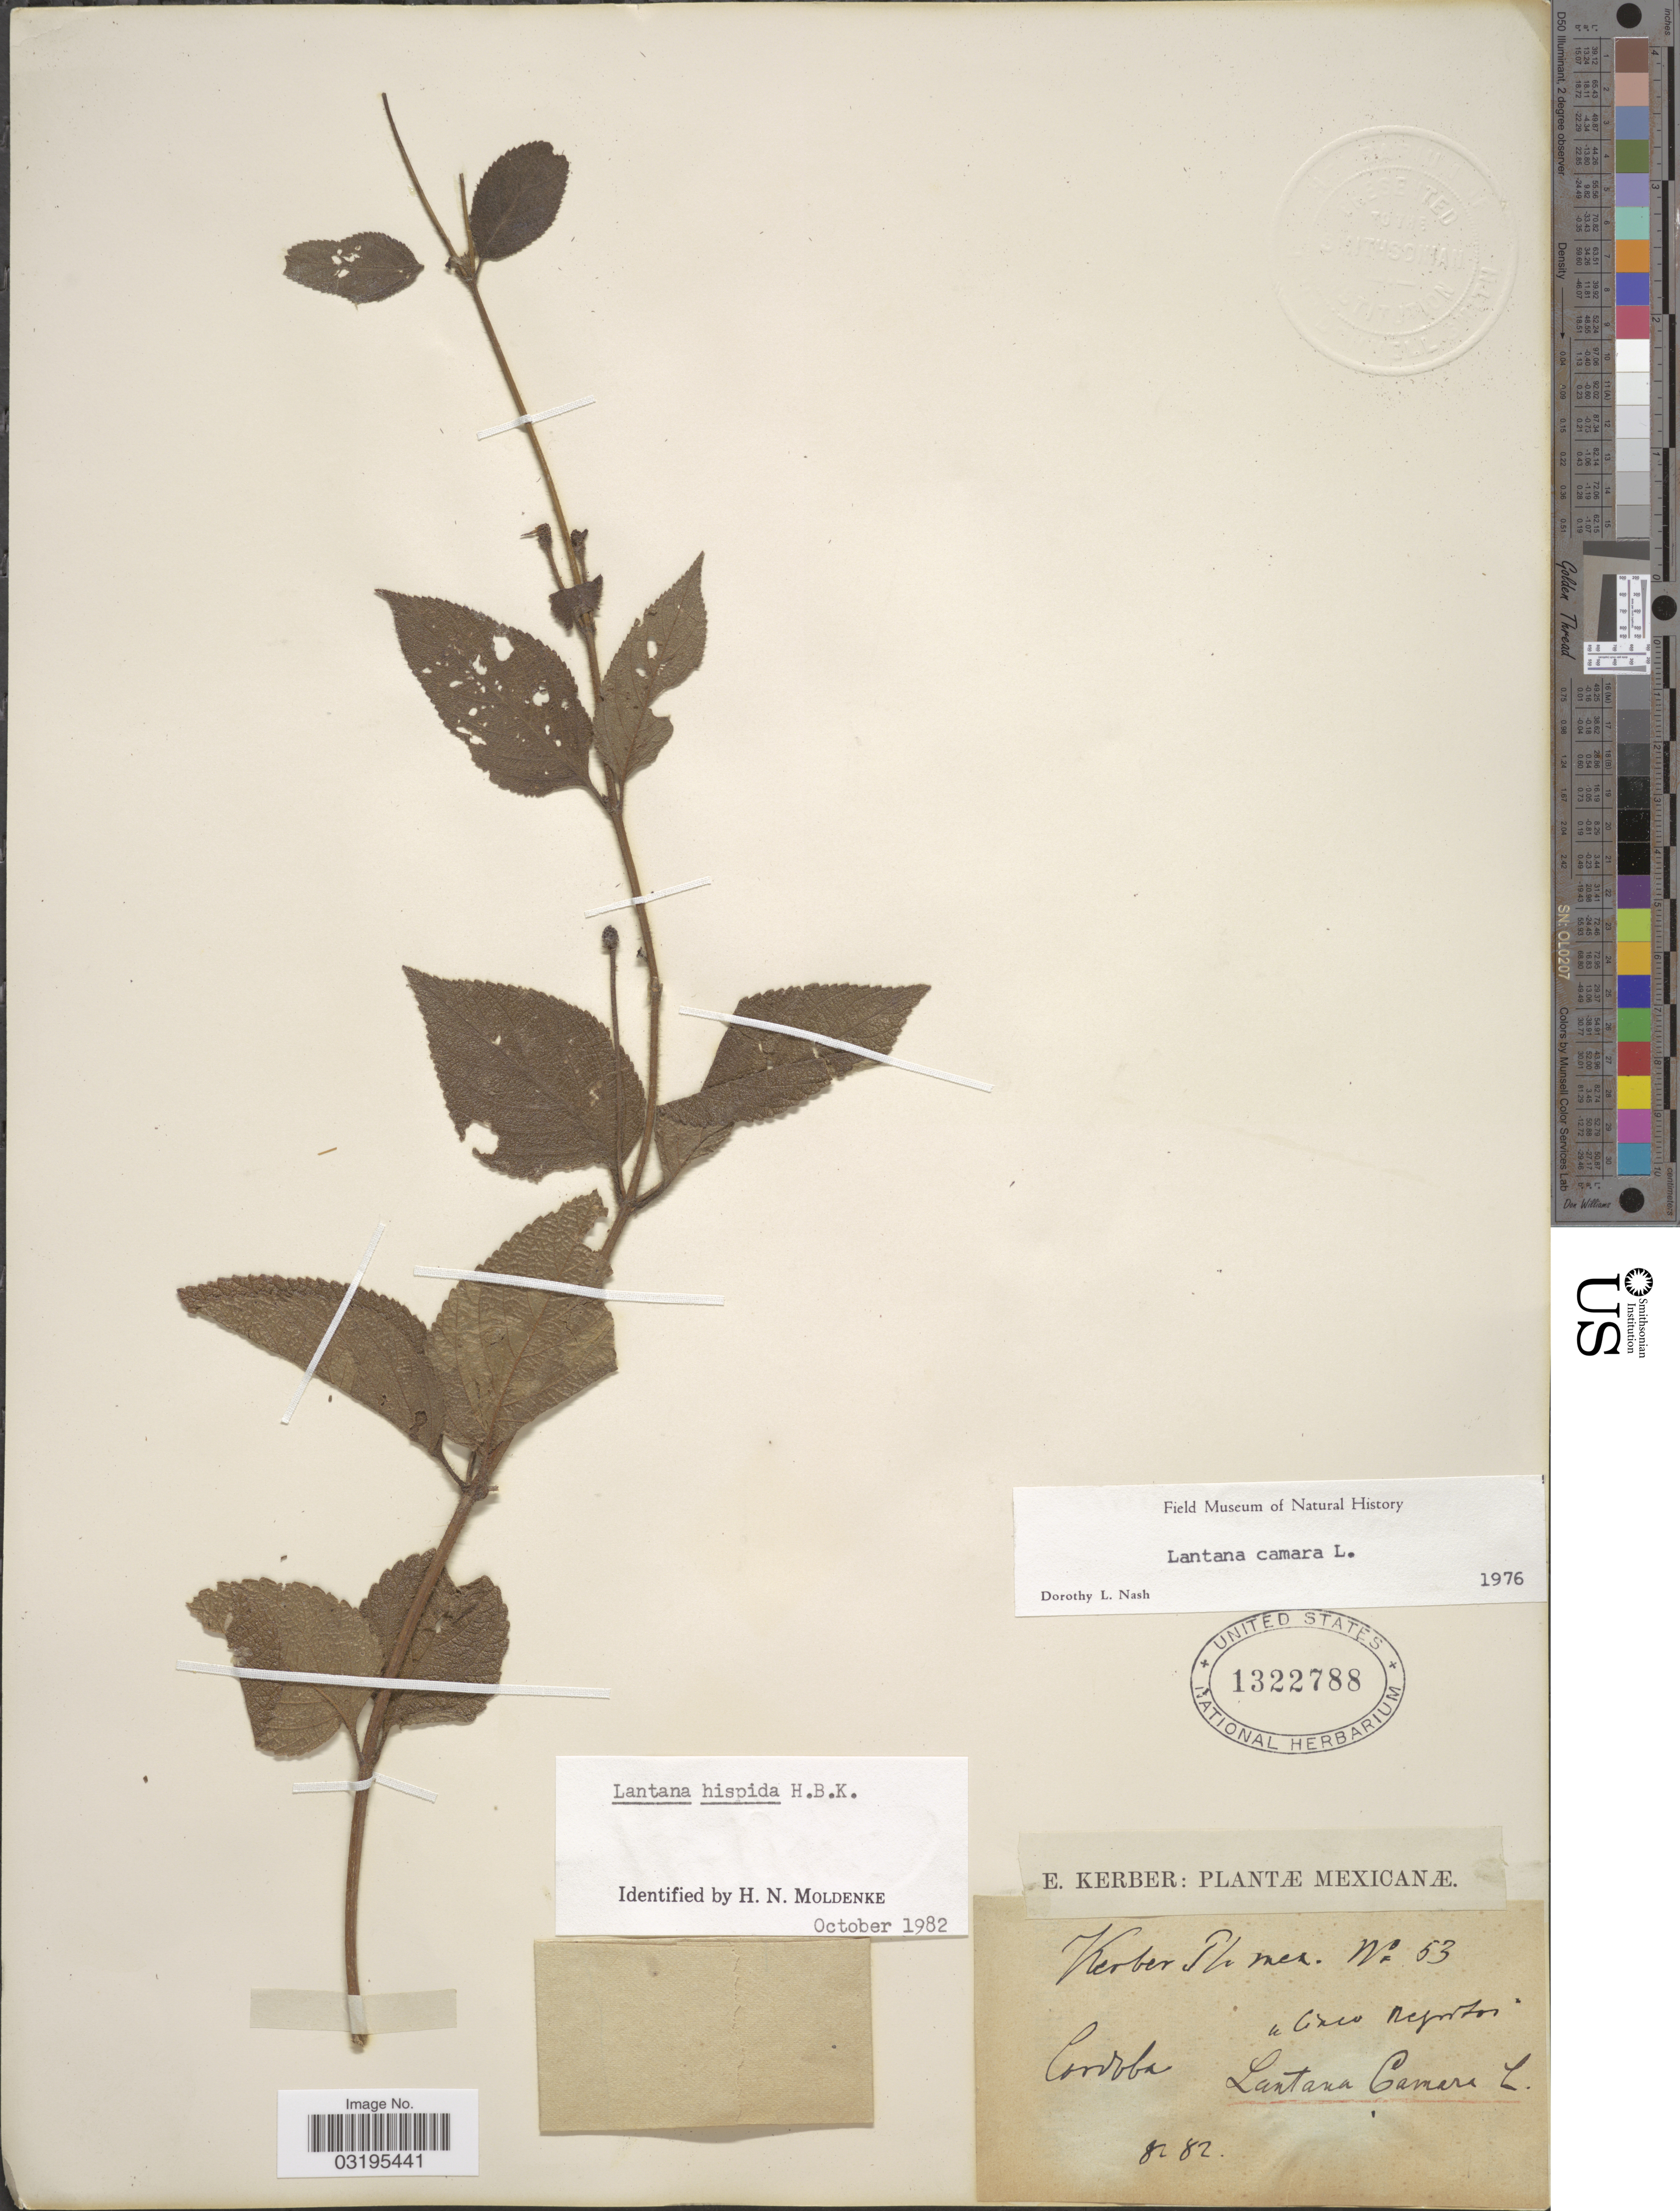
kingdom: Plantae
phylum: Tracheophyta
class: Magnoliopsida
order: Lamiales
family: Verbenaceae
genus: Lantana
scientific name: Lantana hispida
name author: Kunth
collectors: E. Kerber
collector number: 53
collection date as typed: Transcribed d/m/y: /8/82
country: Mexico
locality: Cordoba.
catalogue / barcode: US 1322788